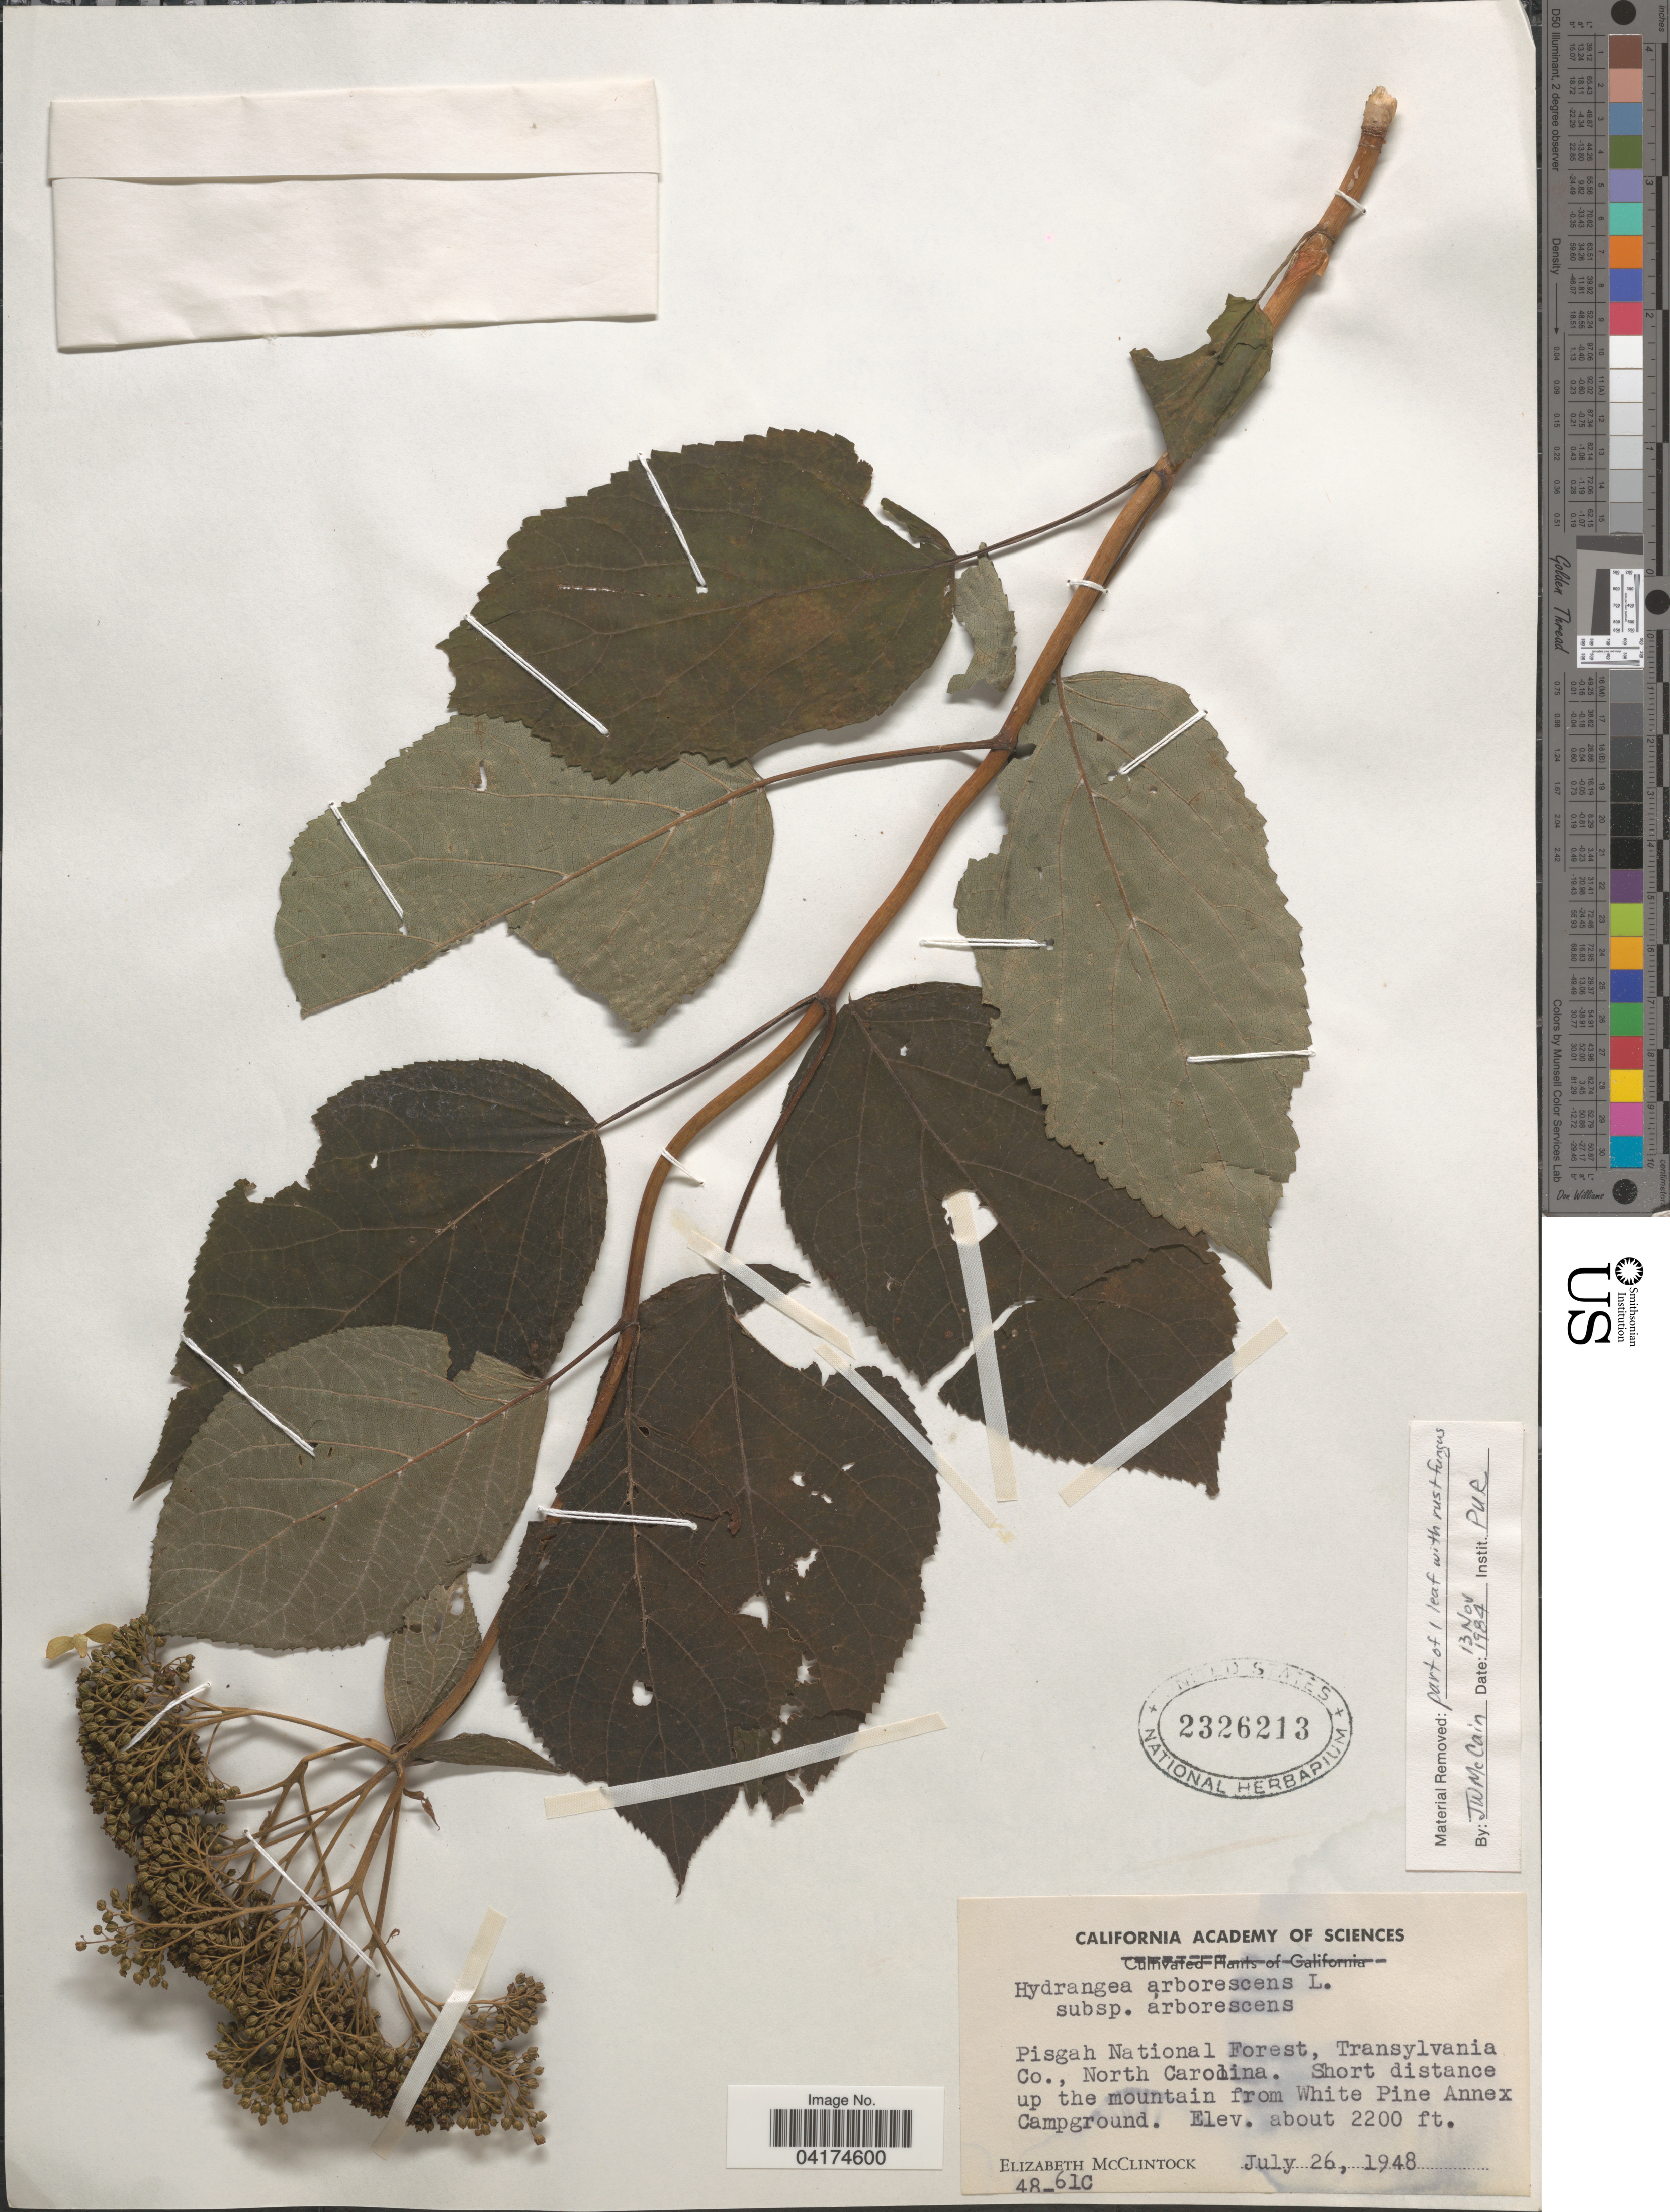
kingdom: Plantae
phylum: Tracheophyta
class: Magnoliopsida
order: Cornales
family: Hydrangeaceae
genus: Hydrangea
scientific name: Hydrangea arborescens subsp. arborescens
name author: L.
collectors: E. McClintock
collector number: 48-61C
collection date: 1948-07-26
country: United States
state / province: North Carolina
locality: Pisgah National Forest, Transylvania Co.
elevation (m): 671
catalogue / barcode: US 2326213